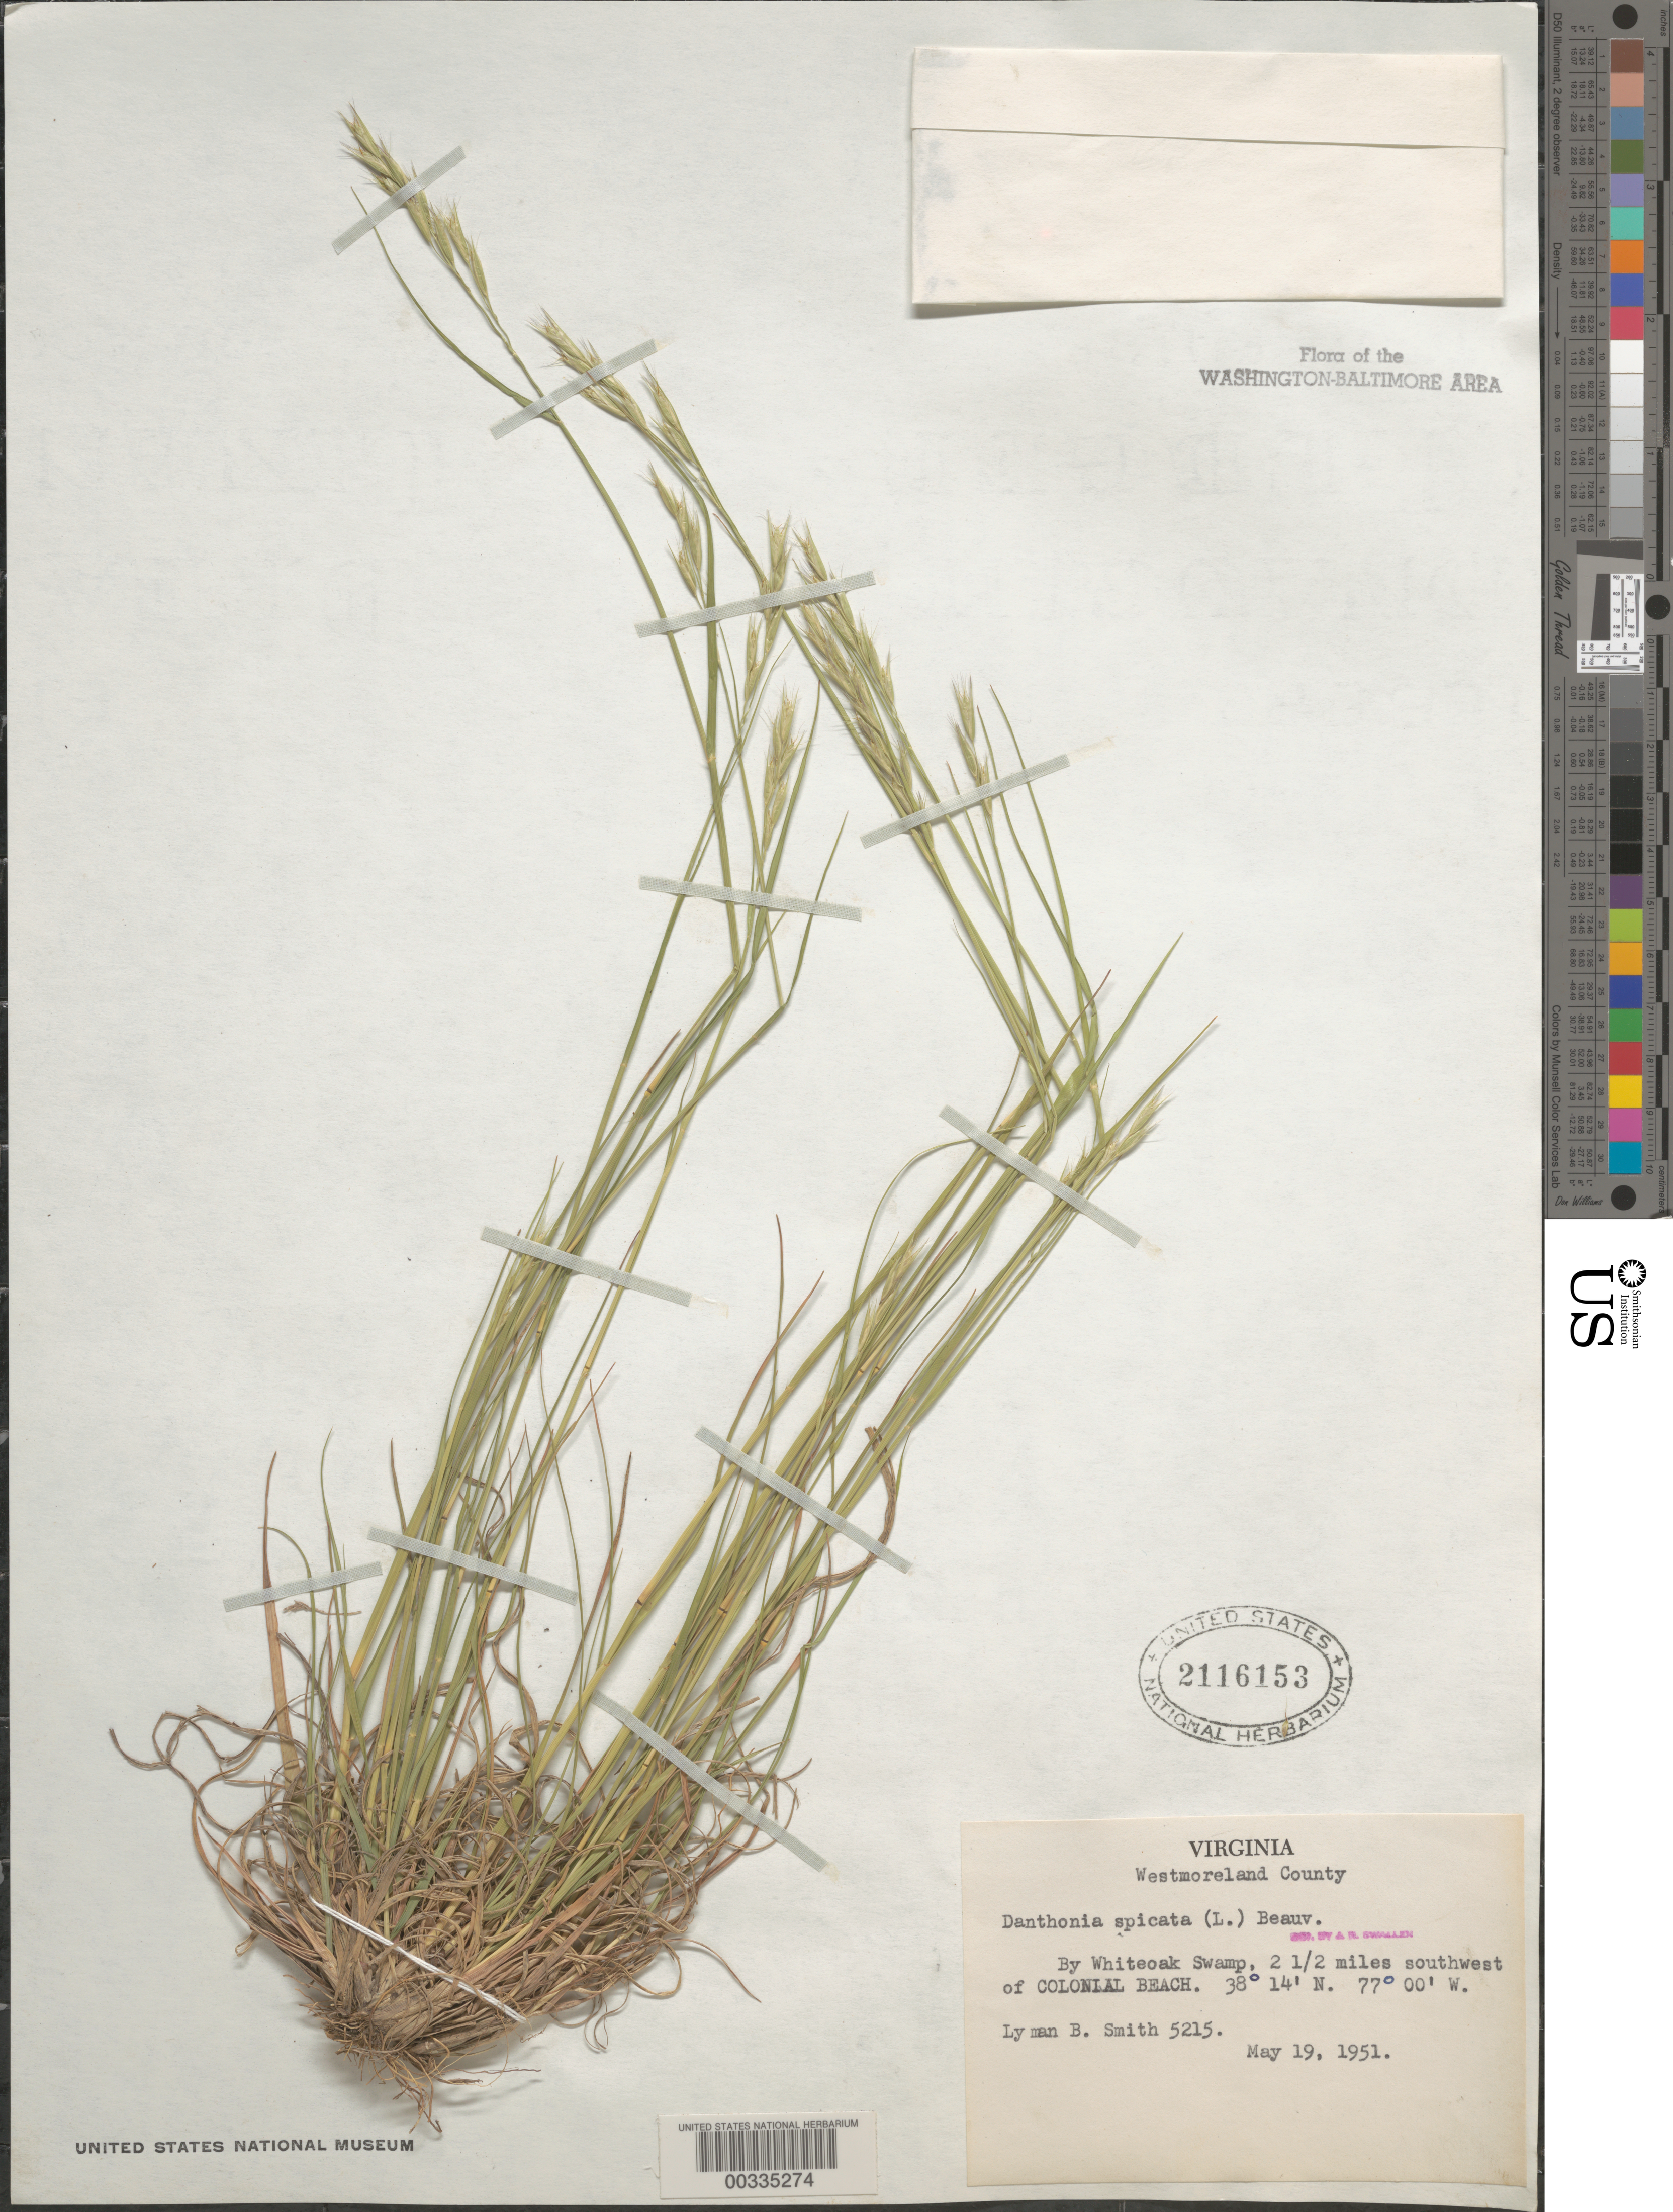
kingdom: Plantae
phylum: Tracheophyta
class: Liliopsida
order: Poales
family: Poaceae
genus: Danthonia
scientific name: Danthonia spicata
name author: (L.) P. Beauv. ex Roem. & Schult.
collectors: L. Smith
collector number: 5215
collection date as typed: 19 May 1951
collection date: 1951-05-19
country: United States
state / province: Virginia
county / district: Westmoreland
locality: Whiteoak swamp, southwest of Colonial Beach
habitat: Swamp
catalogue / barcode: US 2116153